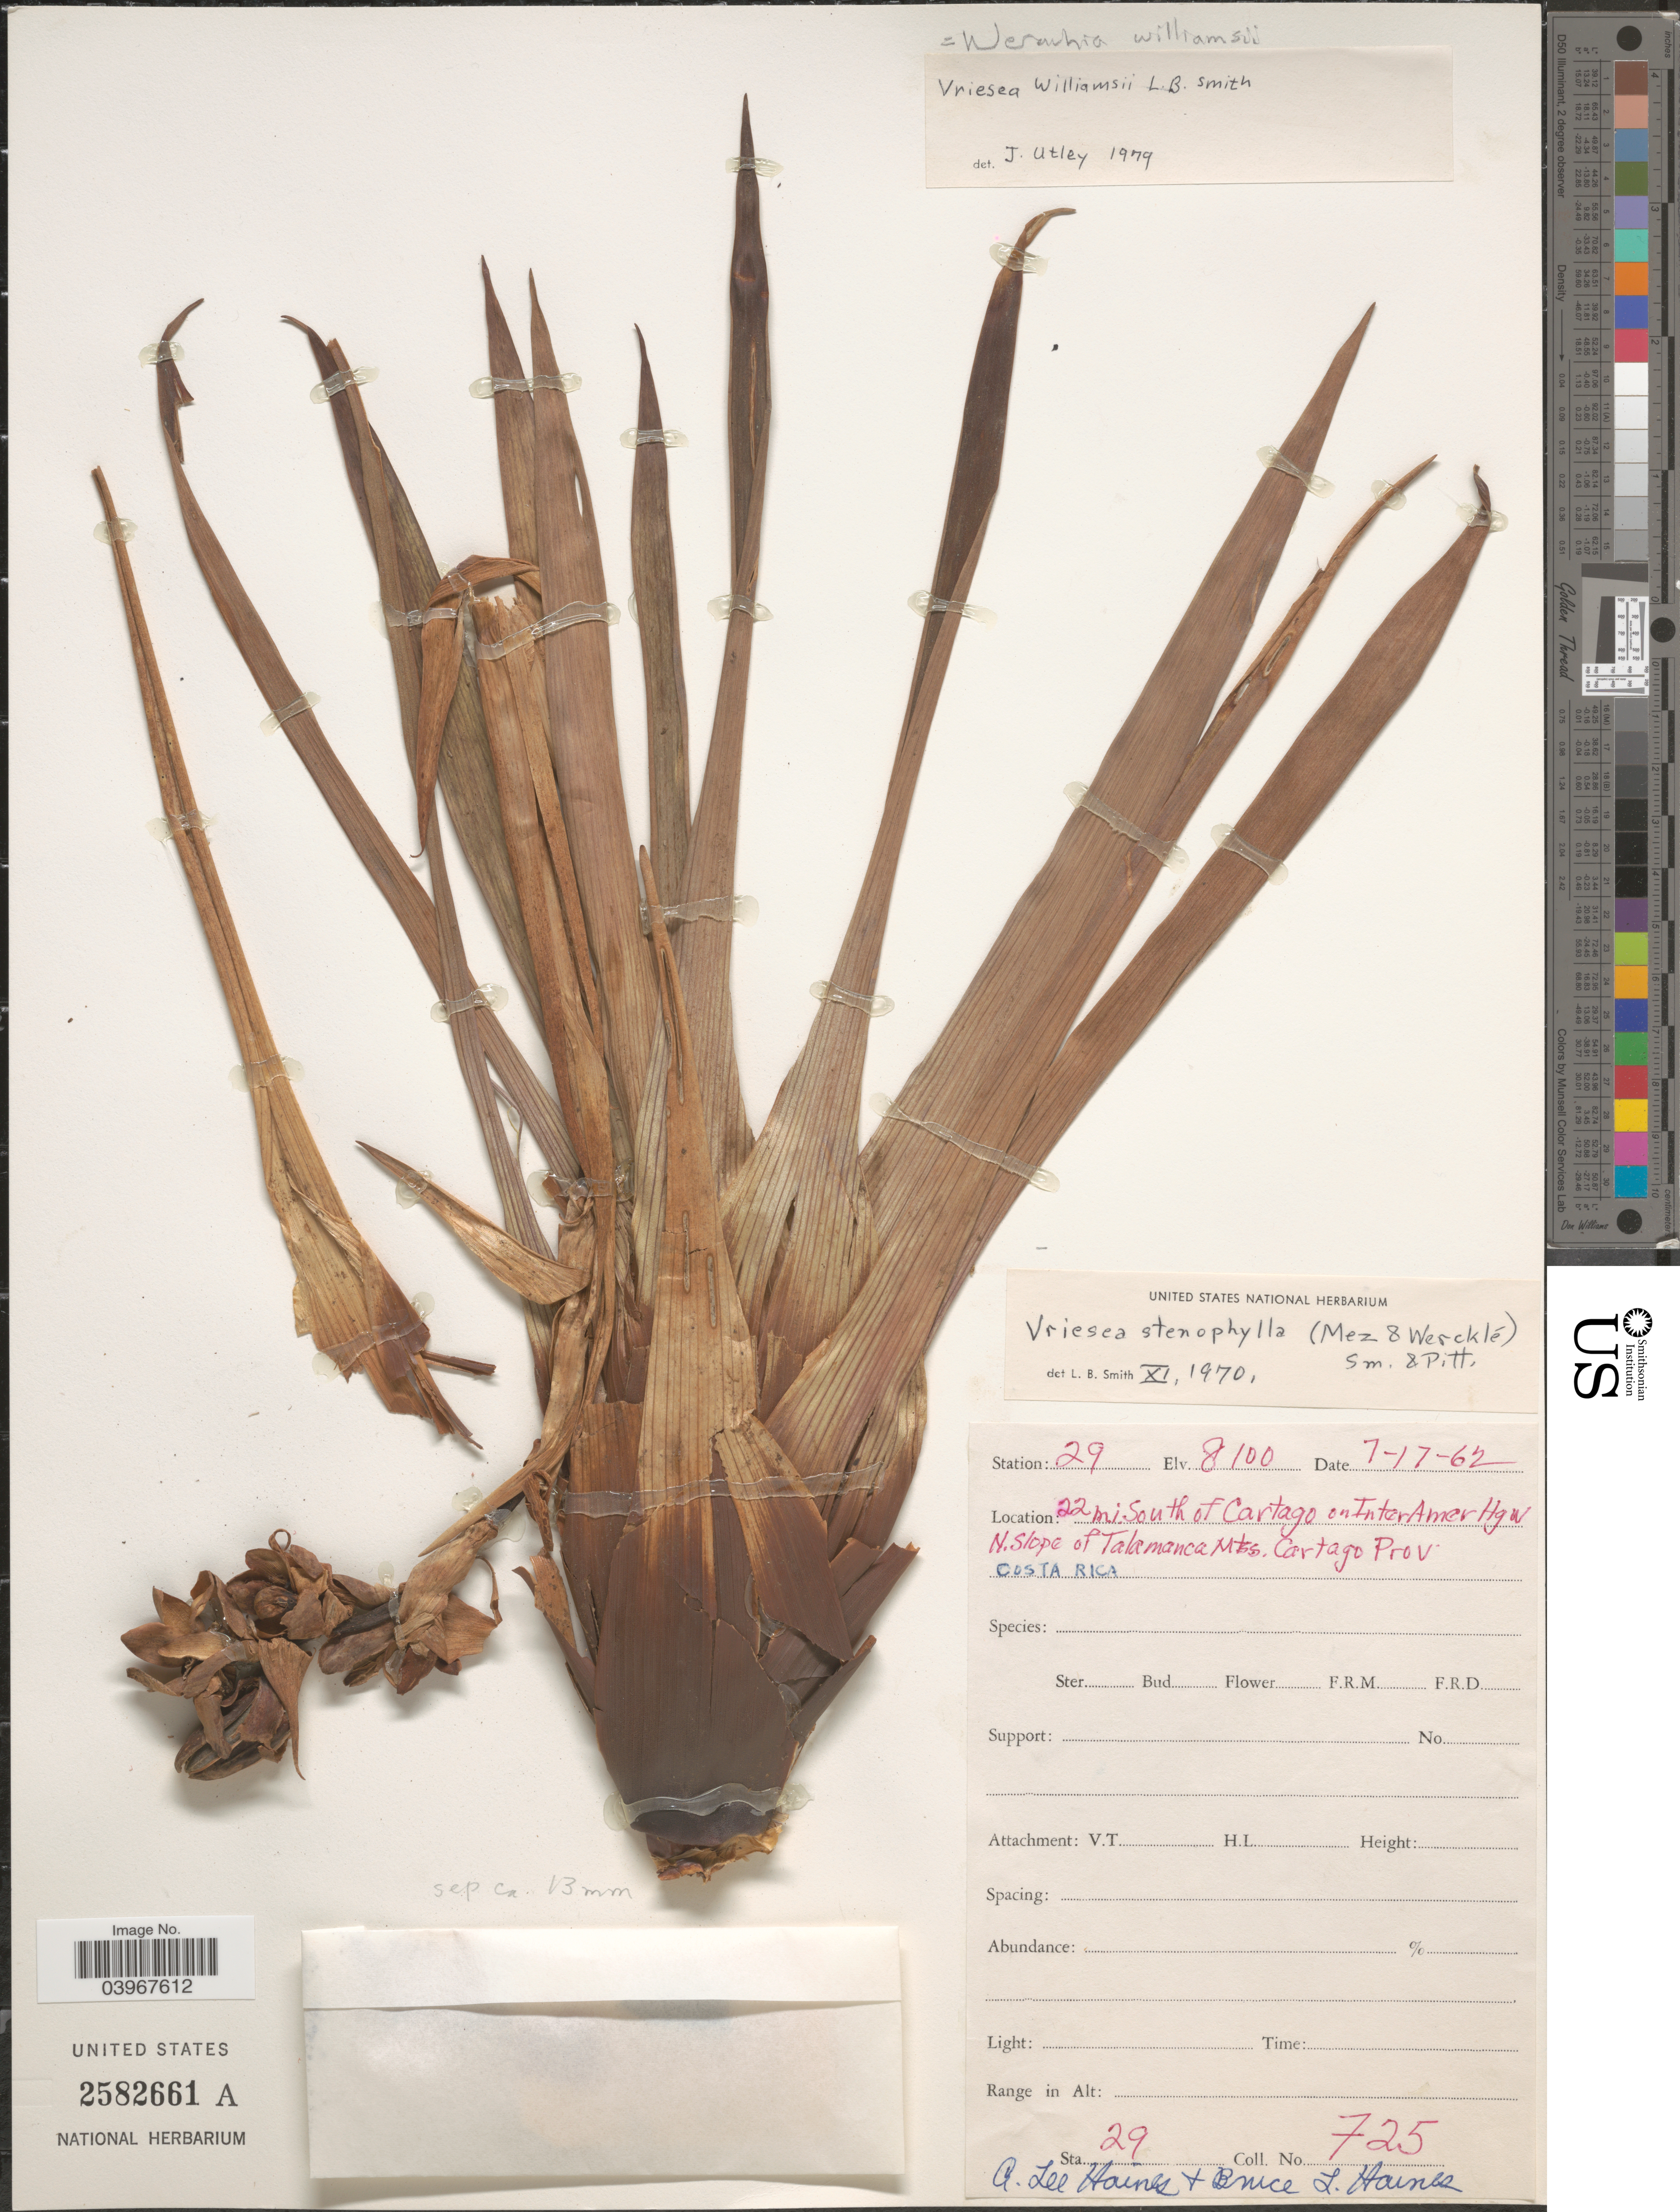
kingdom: Plantae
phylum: Tracheophyta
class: Liliopsida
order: Poales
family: Bromeliaceae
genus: Werauhia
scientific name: Werauhia williamsii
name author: (L.B. Sm.) J.R. Grant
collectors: A. L. Haines & B. L. Haines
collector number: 725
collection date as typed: Transcribed d/m/y: 17/7/62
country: Costa Rica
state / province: Cartago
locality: Station: 29. 22 mi. South of Cartago on Inter Amer Hgw N. slope of Talamanca Mts.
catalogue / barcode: US 2582661A